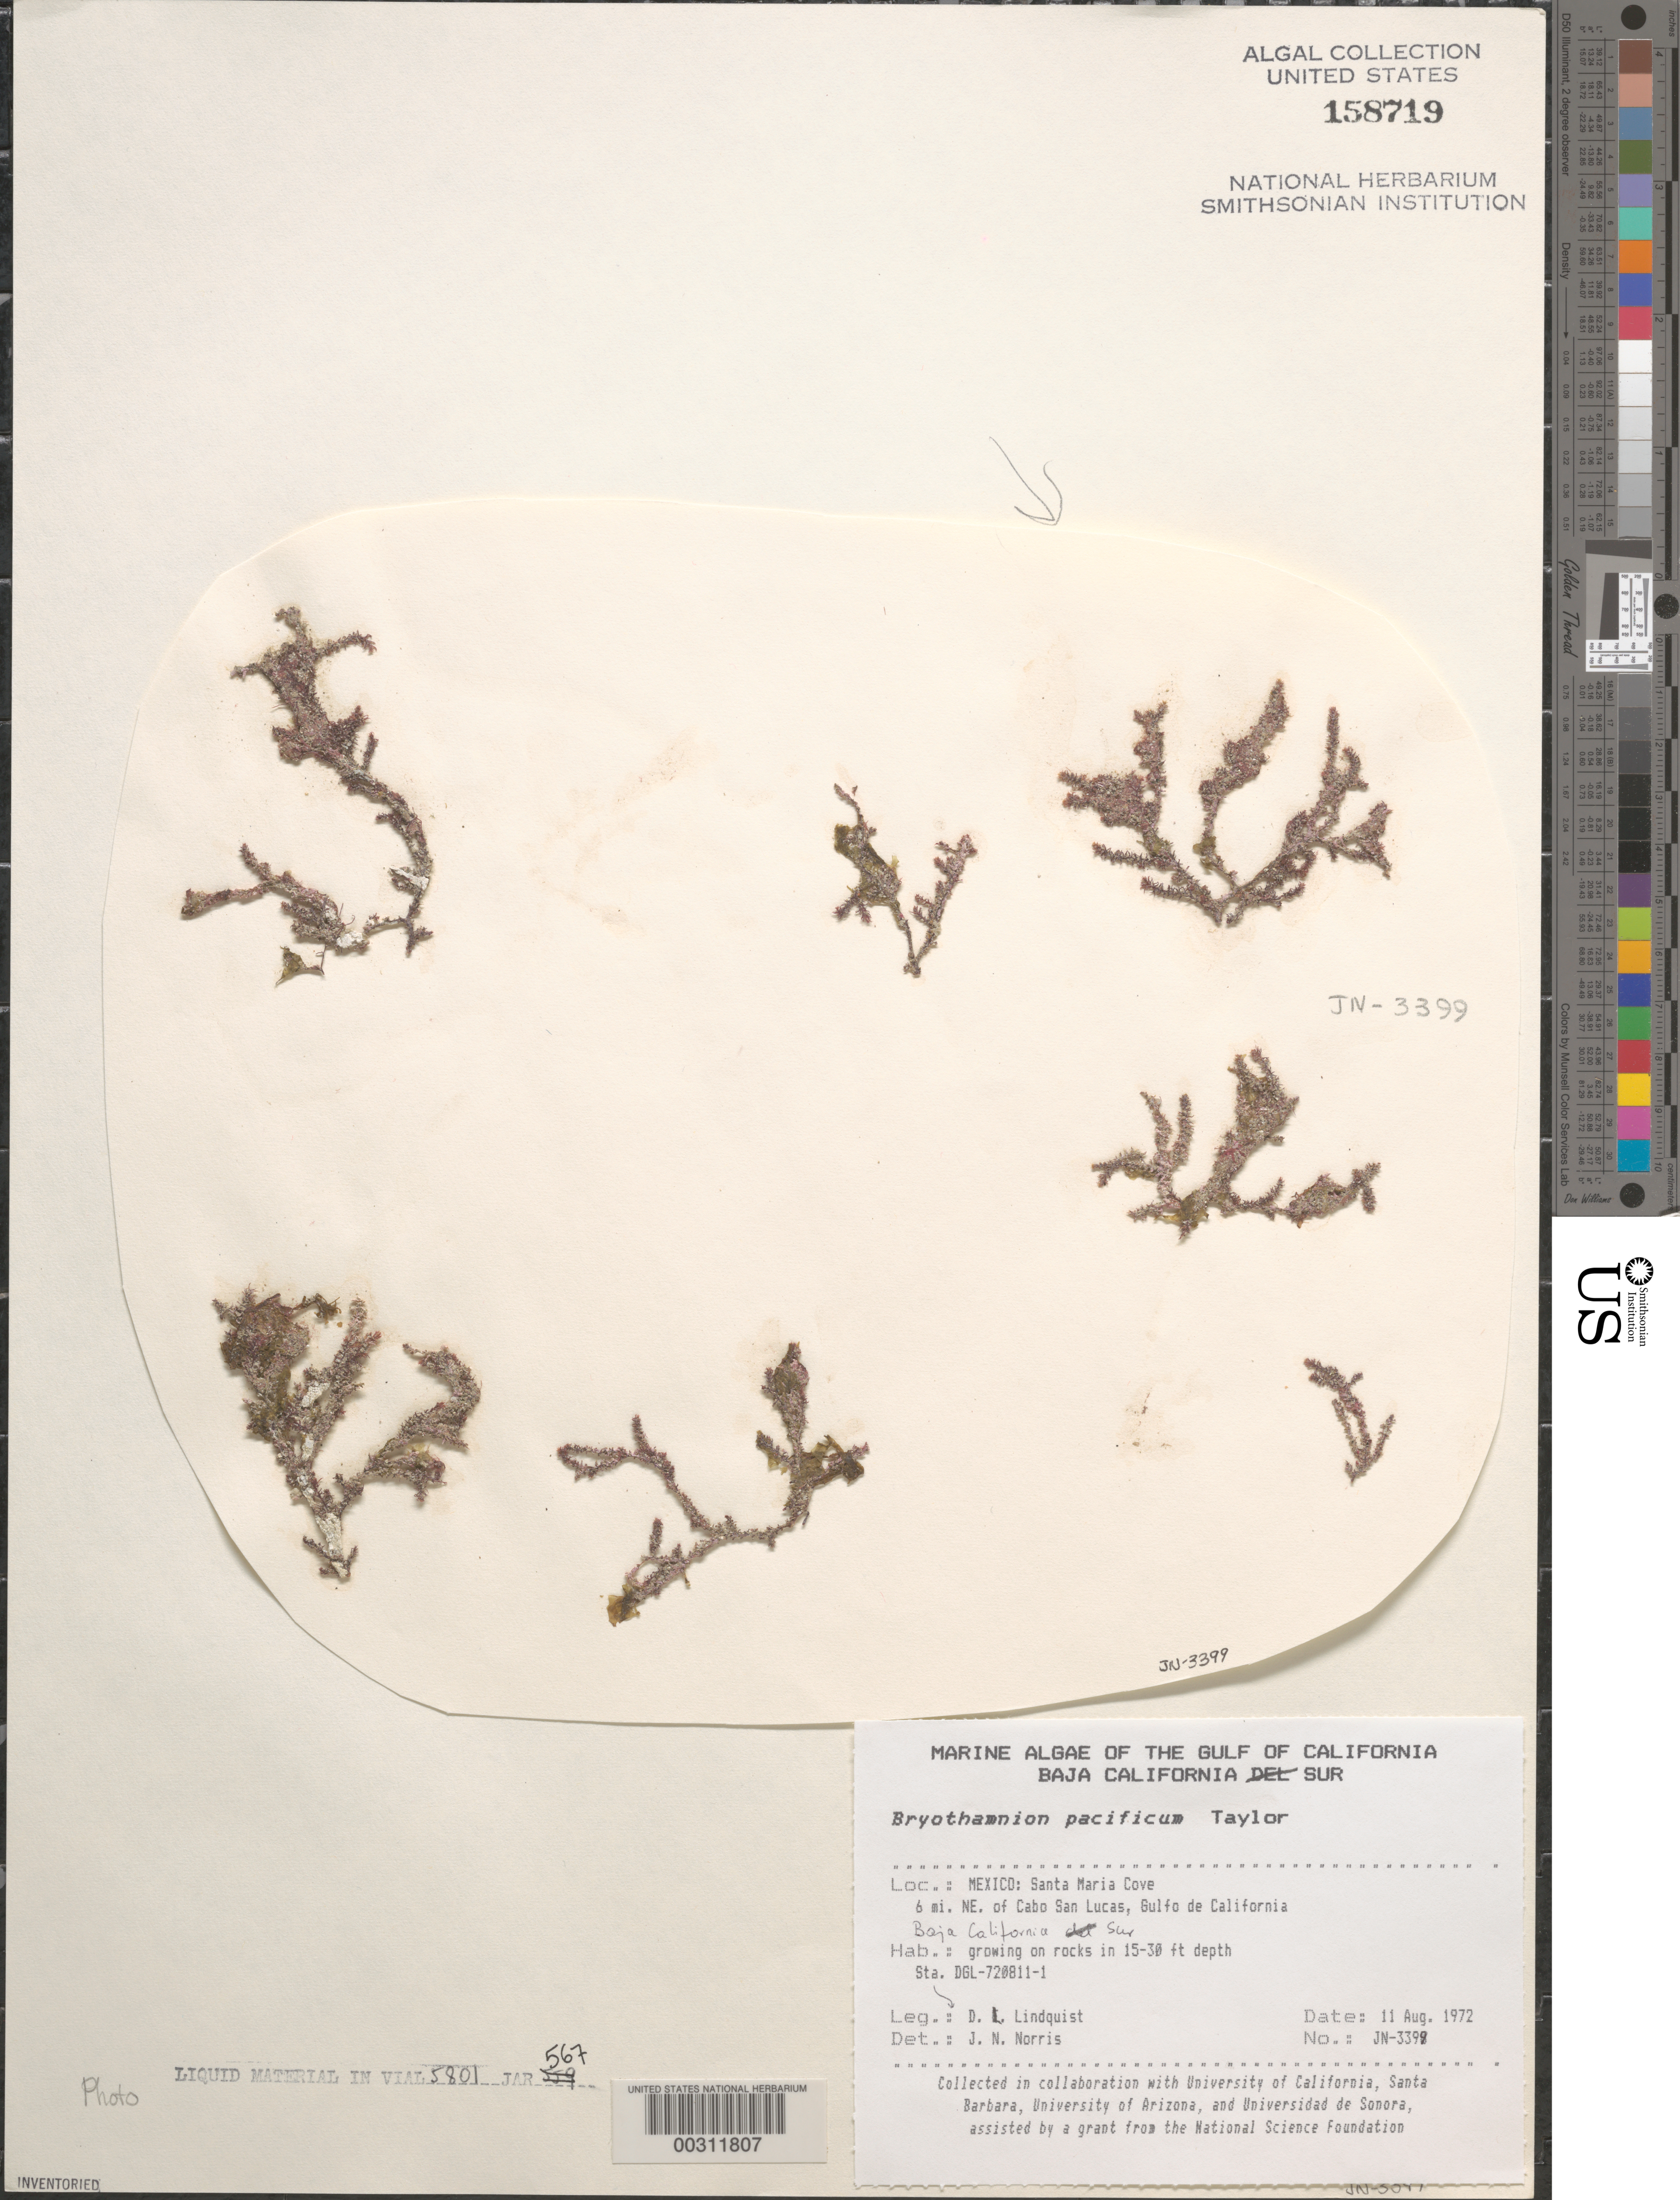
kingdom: Plantae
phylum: Rhodophyta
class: Florideophyceae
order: Ceramiales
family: Rhodomelaceae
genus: Bryothamnion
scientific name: Bryothamnion pacificum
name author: W.R. Taylor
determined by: Norris, James N.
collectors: D. Lindquist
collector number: JN-3399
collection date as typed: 11 Aug 1972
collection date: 1972-08-11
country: Mexico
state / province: Baja California Sur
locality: Santa Maria Cove, 6 miles northeast of Cabo San Lucas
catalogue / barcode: US 158719